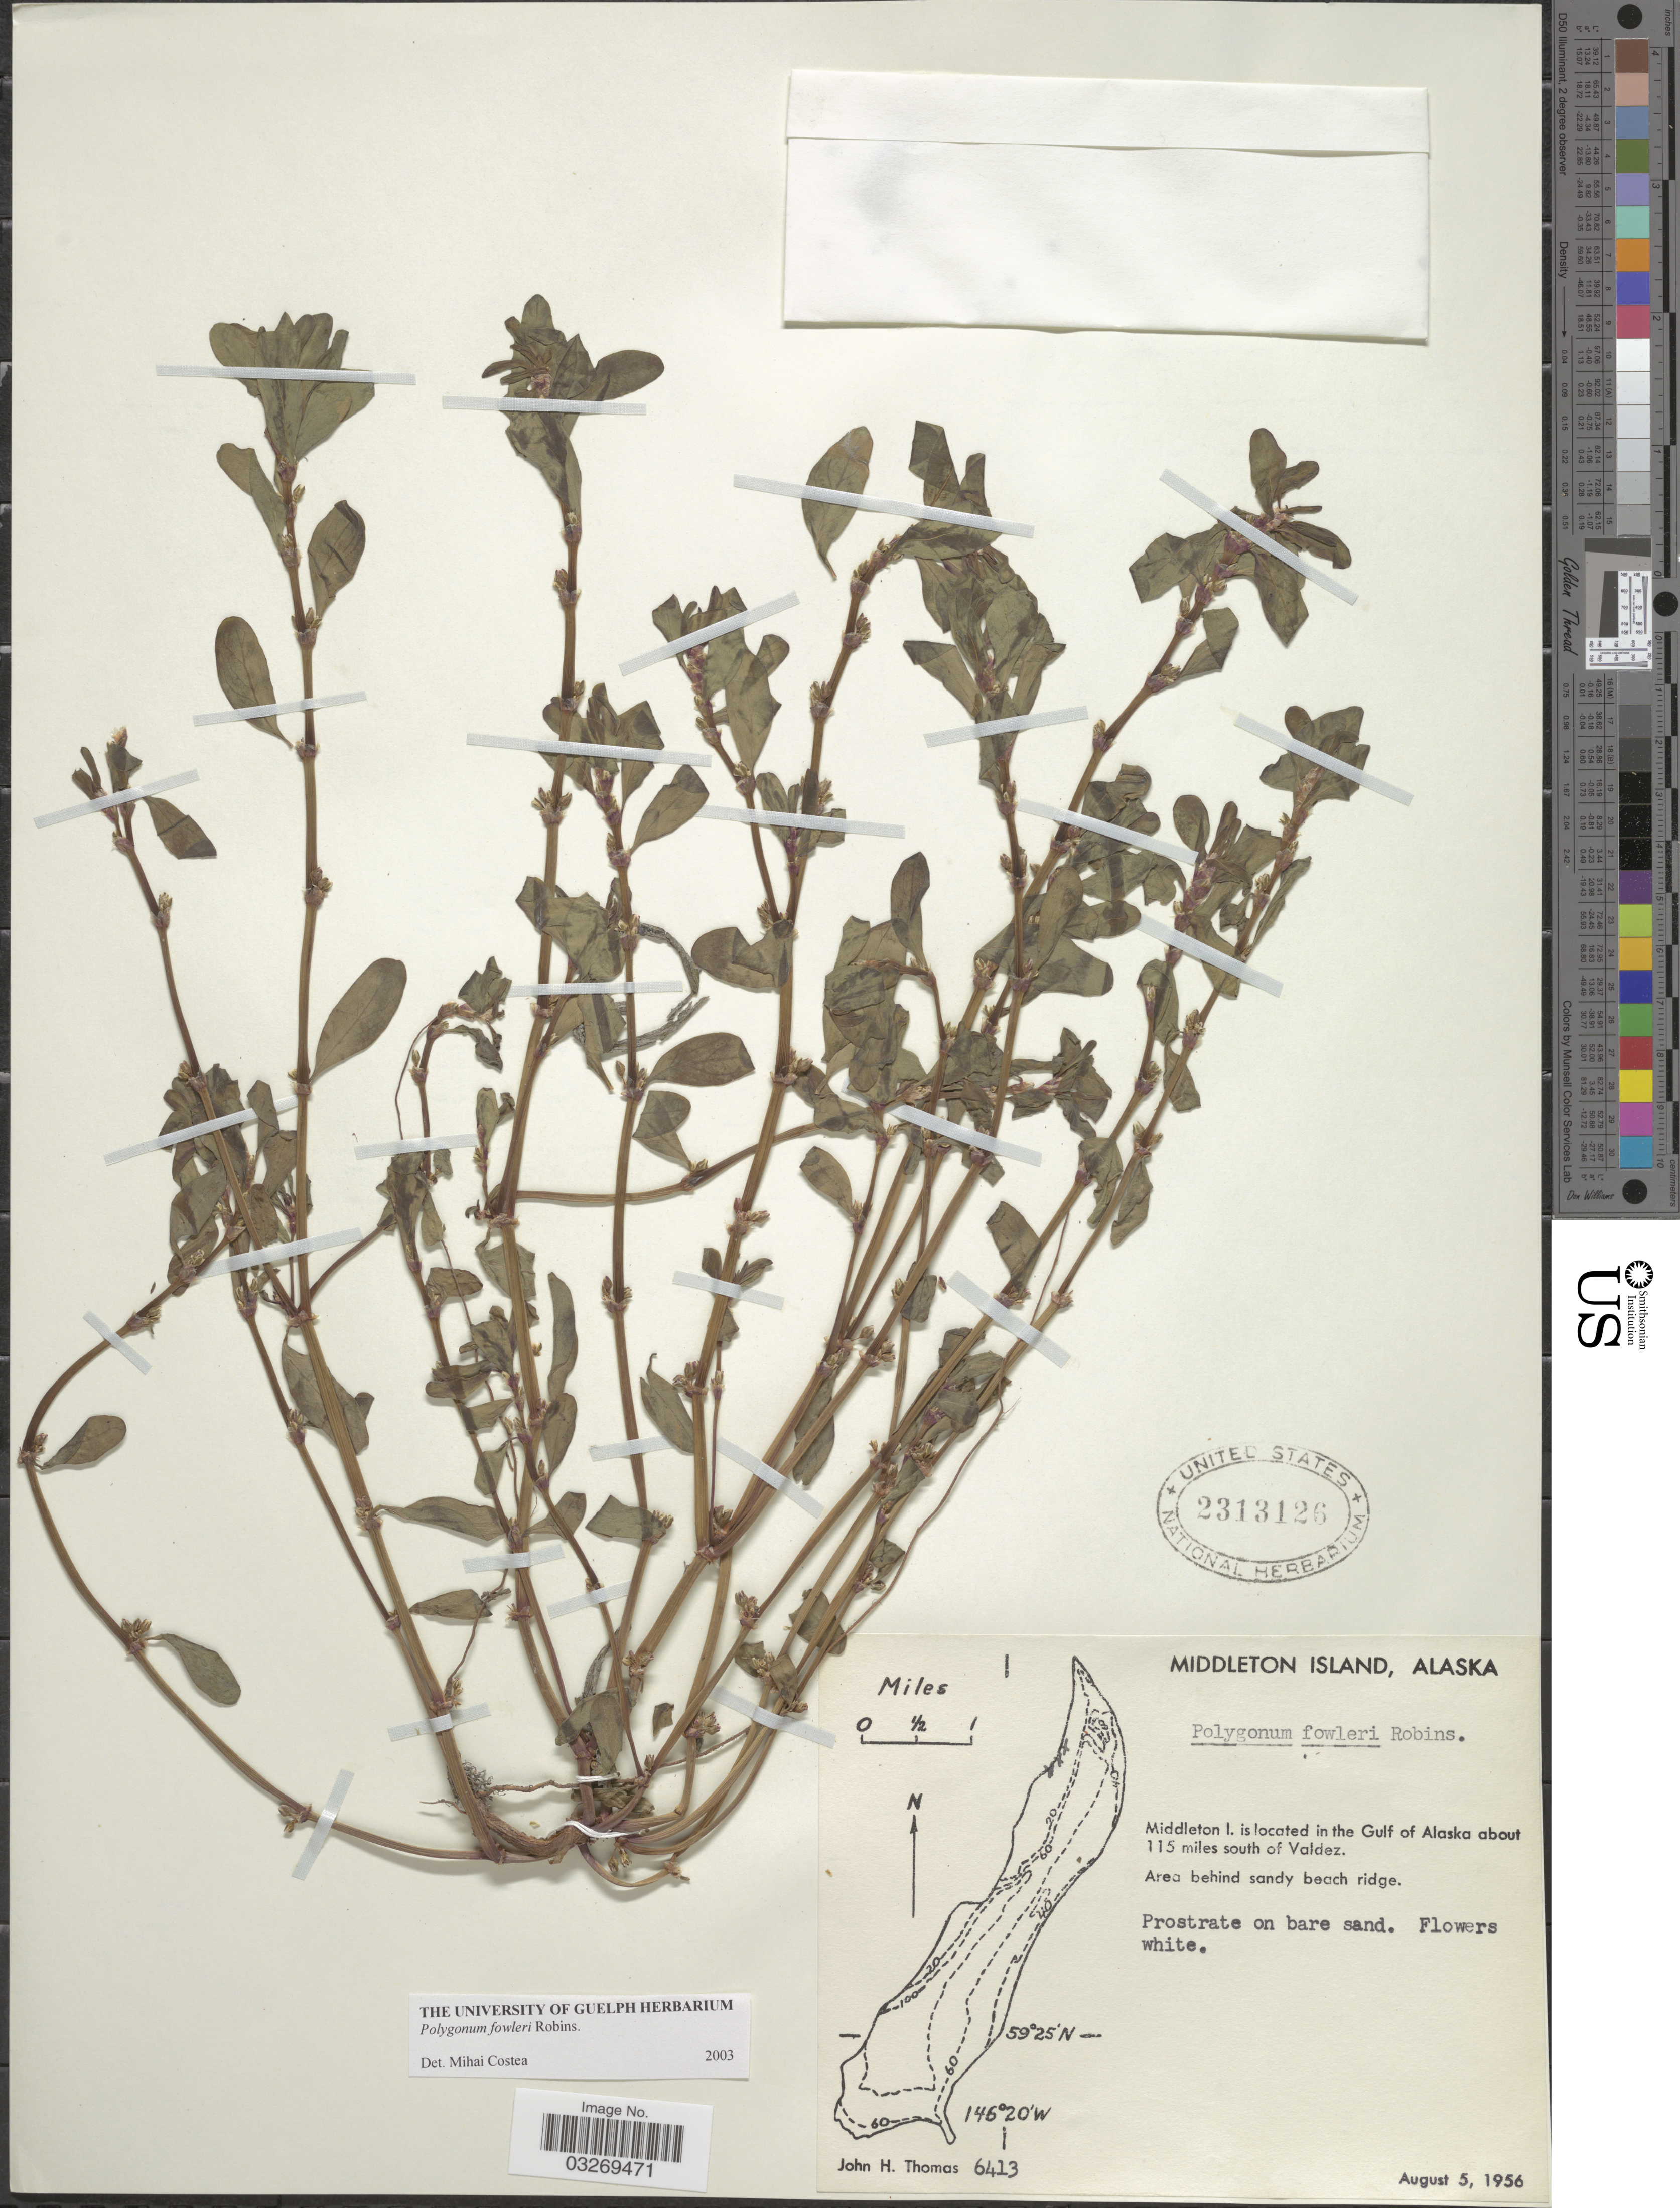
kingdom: Plantae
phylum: Tracheophyta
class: Magnoliopsida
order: Caryophyllales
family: Polygonaceae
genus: Polygonum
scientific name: Polygonum fowleri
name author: B.L. Rob.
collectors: J. H. Thomas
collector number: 6413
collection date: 1956-08-05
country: United States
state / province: Alaska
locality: Middleton Island, Middleston I. is located in the Gulf of Alaska about 115 miles south of Valdez.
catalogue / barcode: US 2313126